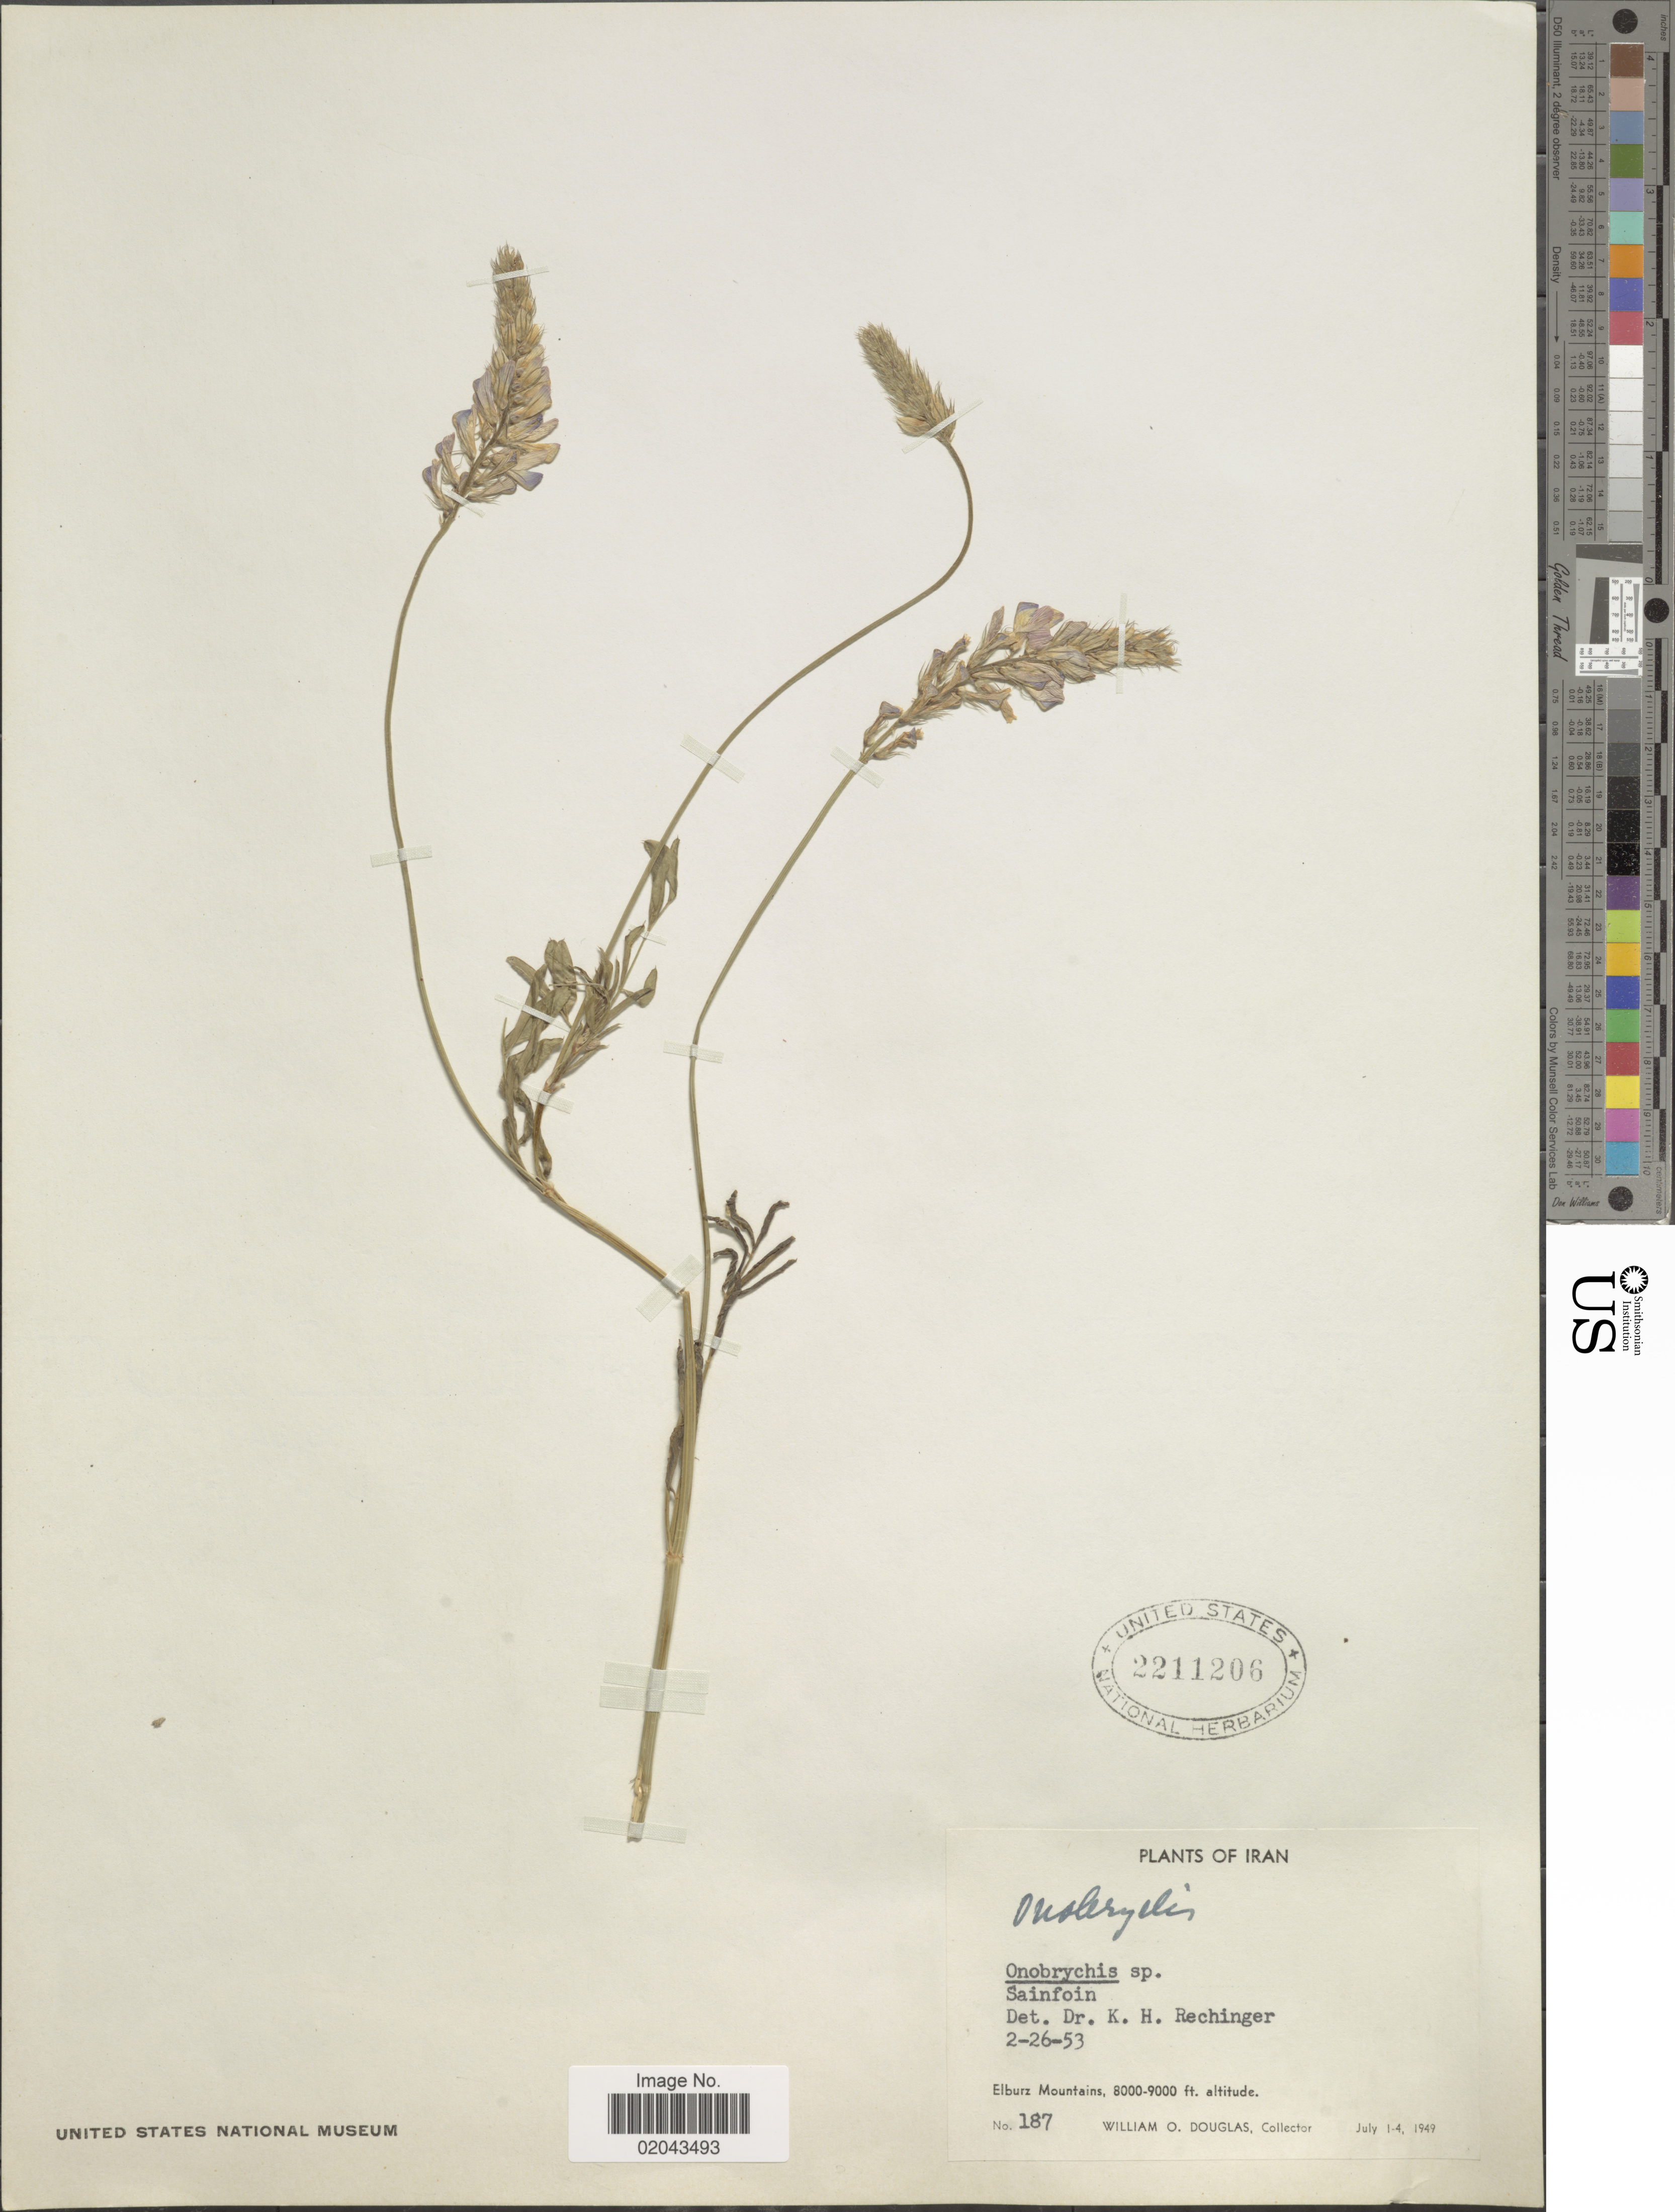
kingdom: Plantae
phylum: Tracheophyta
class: Magnoliopsida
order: Fabales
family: Fabaceae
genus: Onobrychis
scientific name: Onobrychis sp.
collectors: W. Douglas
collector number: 187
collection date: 1949-07-01/1949-07-04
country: Iran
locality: Elburz Mountains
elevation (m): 2438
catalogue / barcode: US 2211206